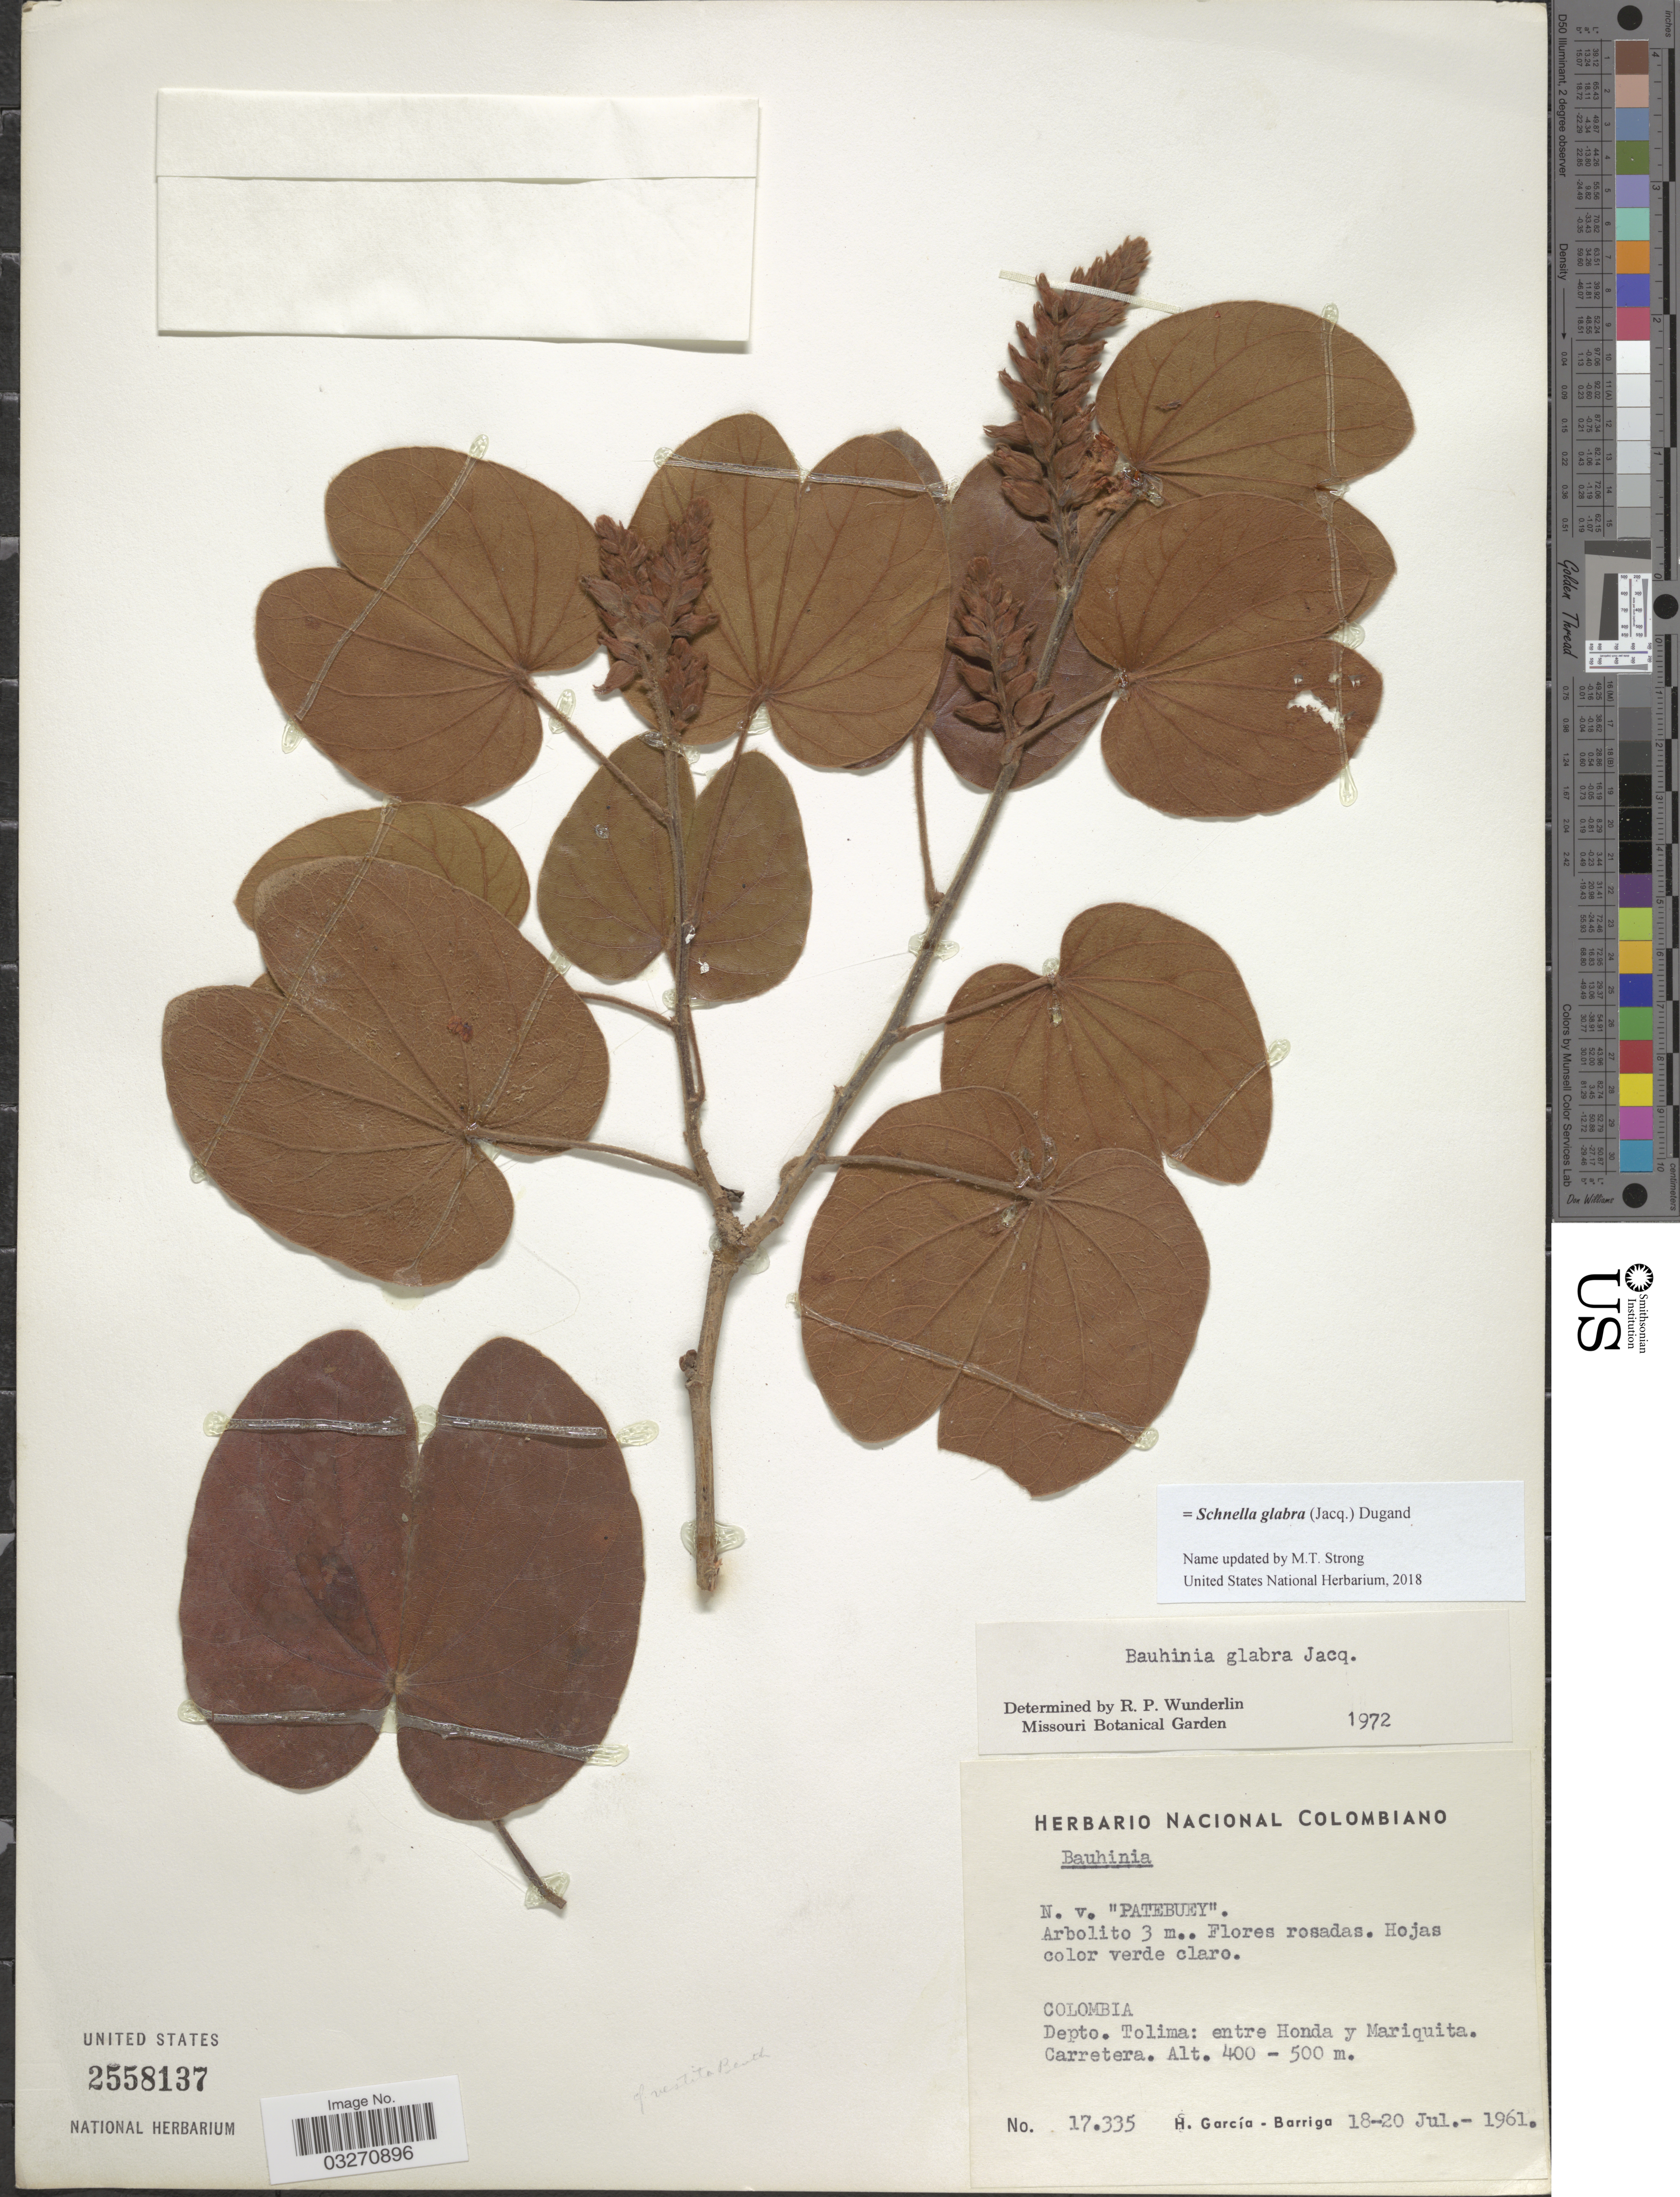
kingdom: Plantae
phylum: Tracheophyta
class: Magnoliopsida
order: Fabales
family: Fabaceae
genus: Schnella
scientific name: Schnella glabra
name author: (Jacq.) Dugand G.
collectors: H. García Barriga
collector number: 17335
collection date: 1961-07-18/1961-07-20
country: Colombia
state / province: Tolima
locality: Depto. Tolima: entre Honda y Mariquita. Carretera.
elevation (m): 400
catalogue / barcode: US 2558137